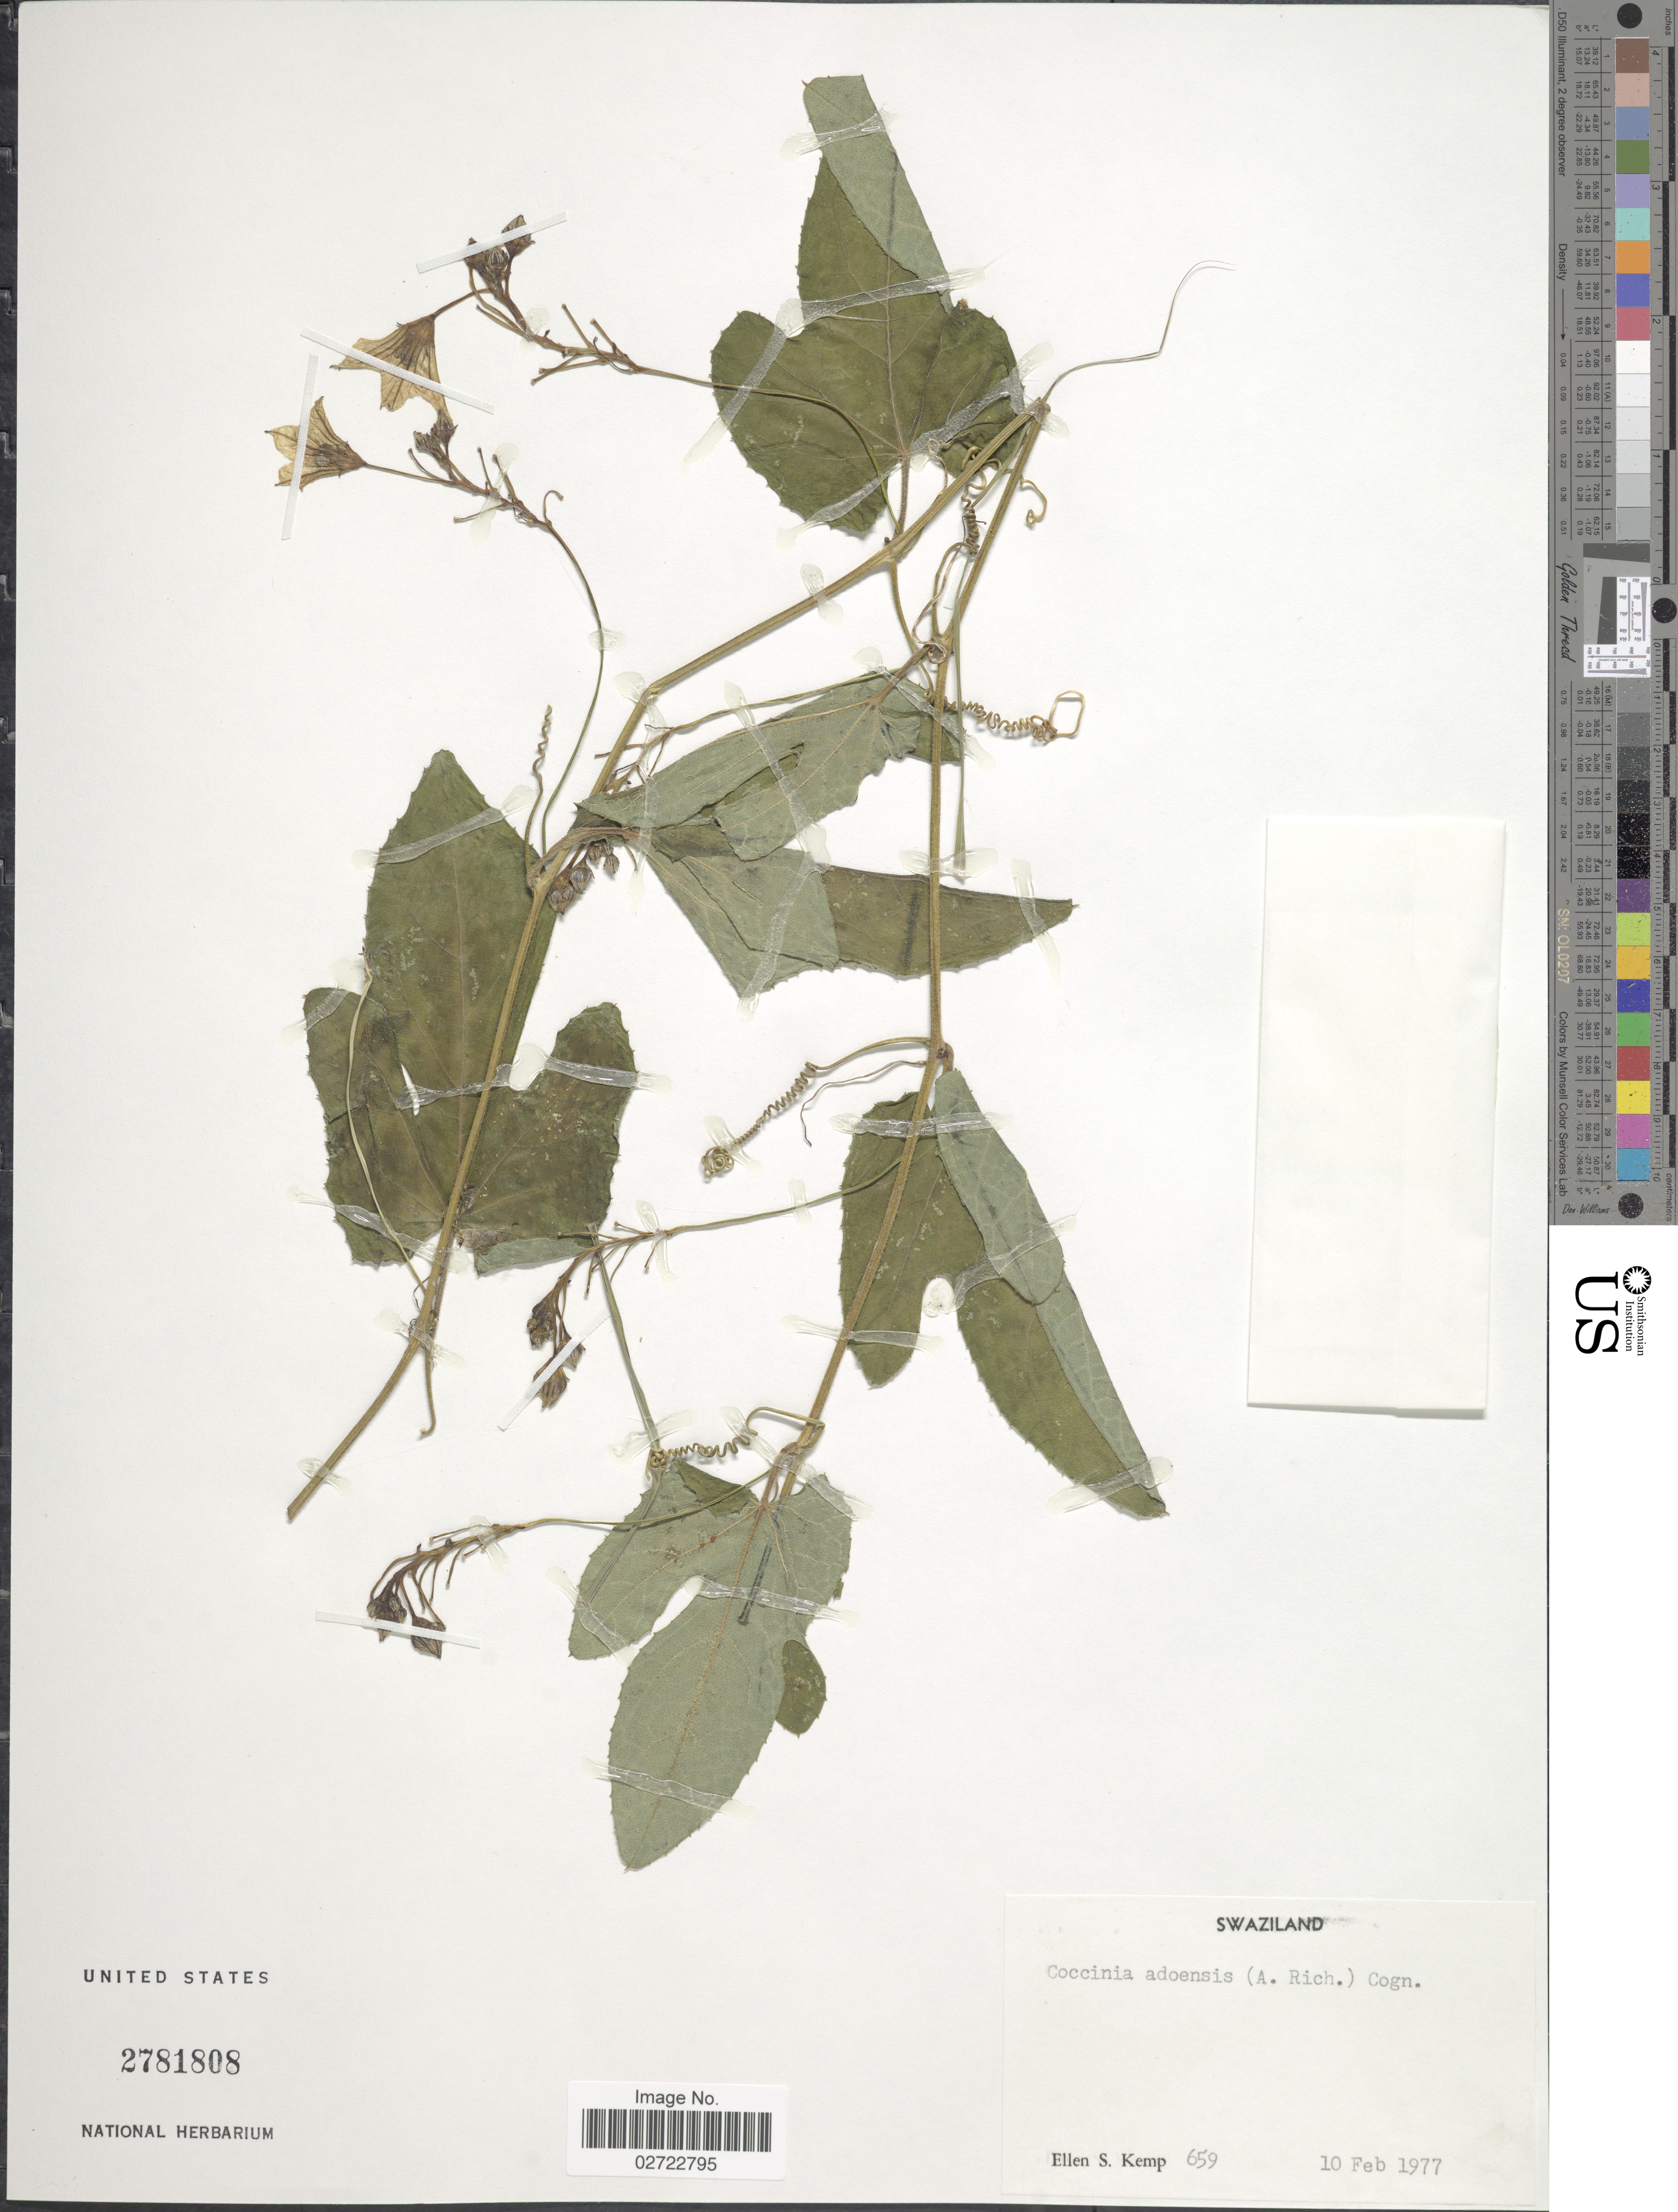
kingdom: Plantae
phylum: Tracheophyta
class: Magnoliopsida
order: Cucurbitales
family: Cucurbitaceae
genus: Coccinia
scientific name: Coccinia adoensis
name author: (Hochst. ex A. Rich.) Cogn.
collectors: E. S. Kemp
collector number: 659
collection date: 1977-02-10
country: Eswatini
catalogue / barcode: US 2781808